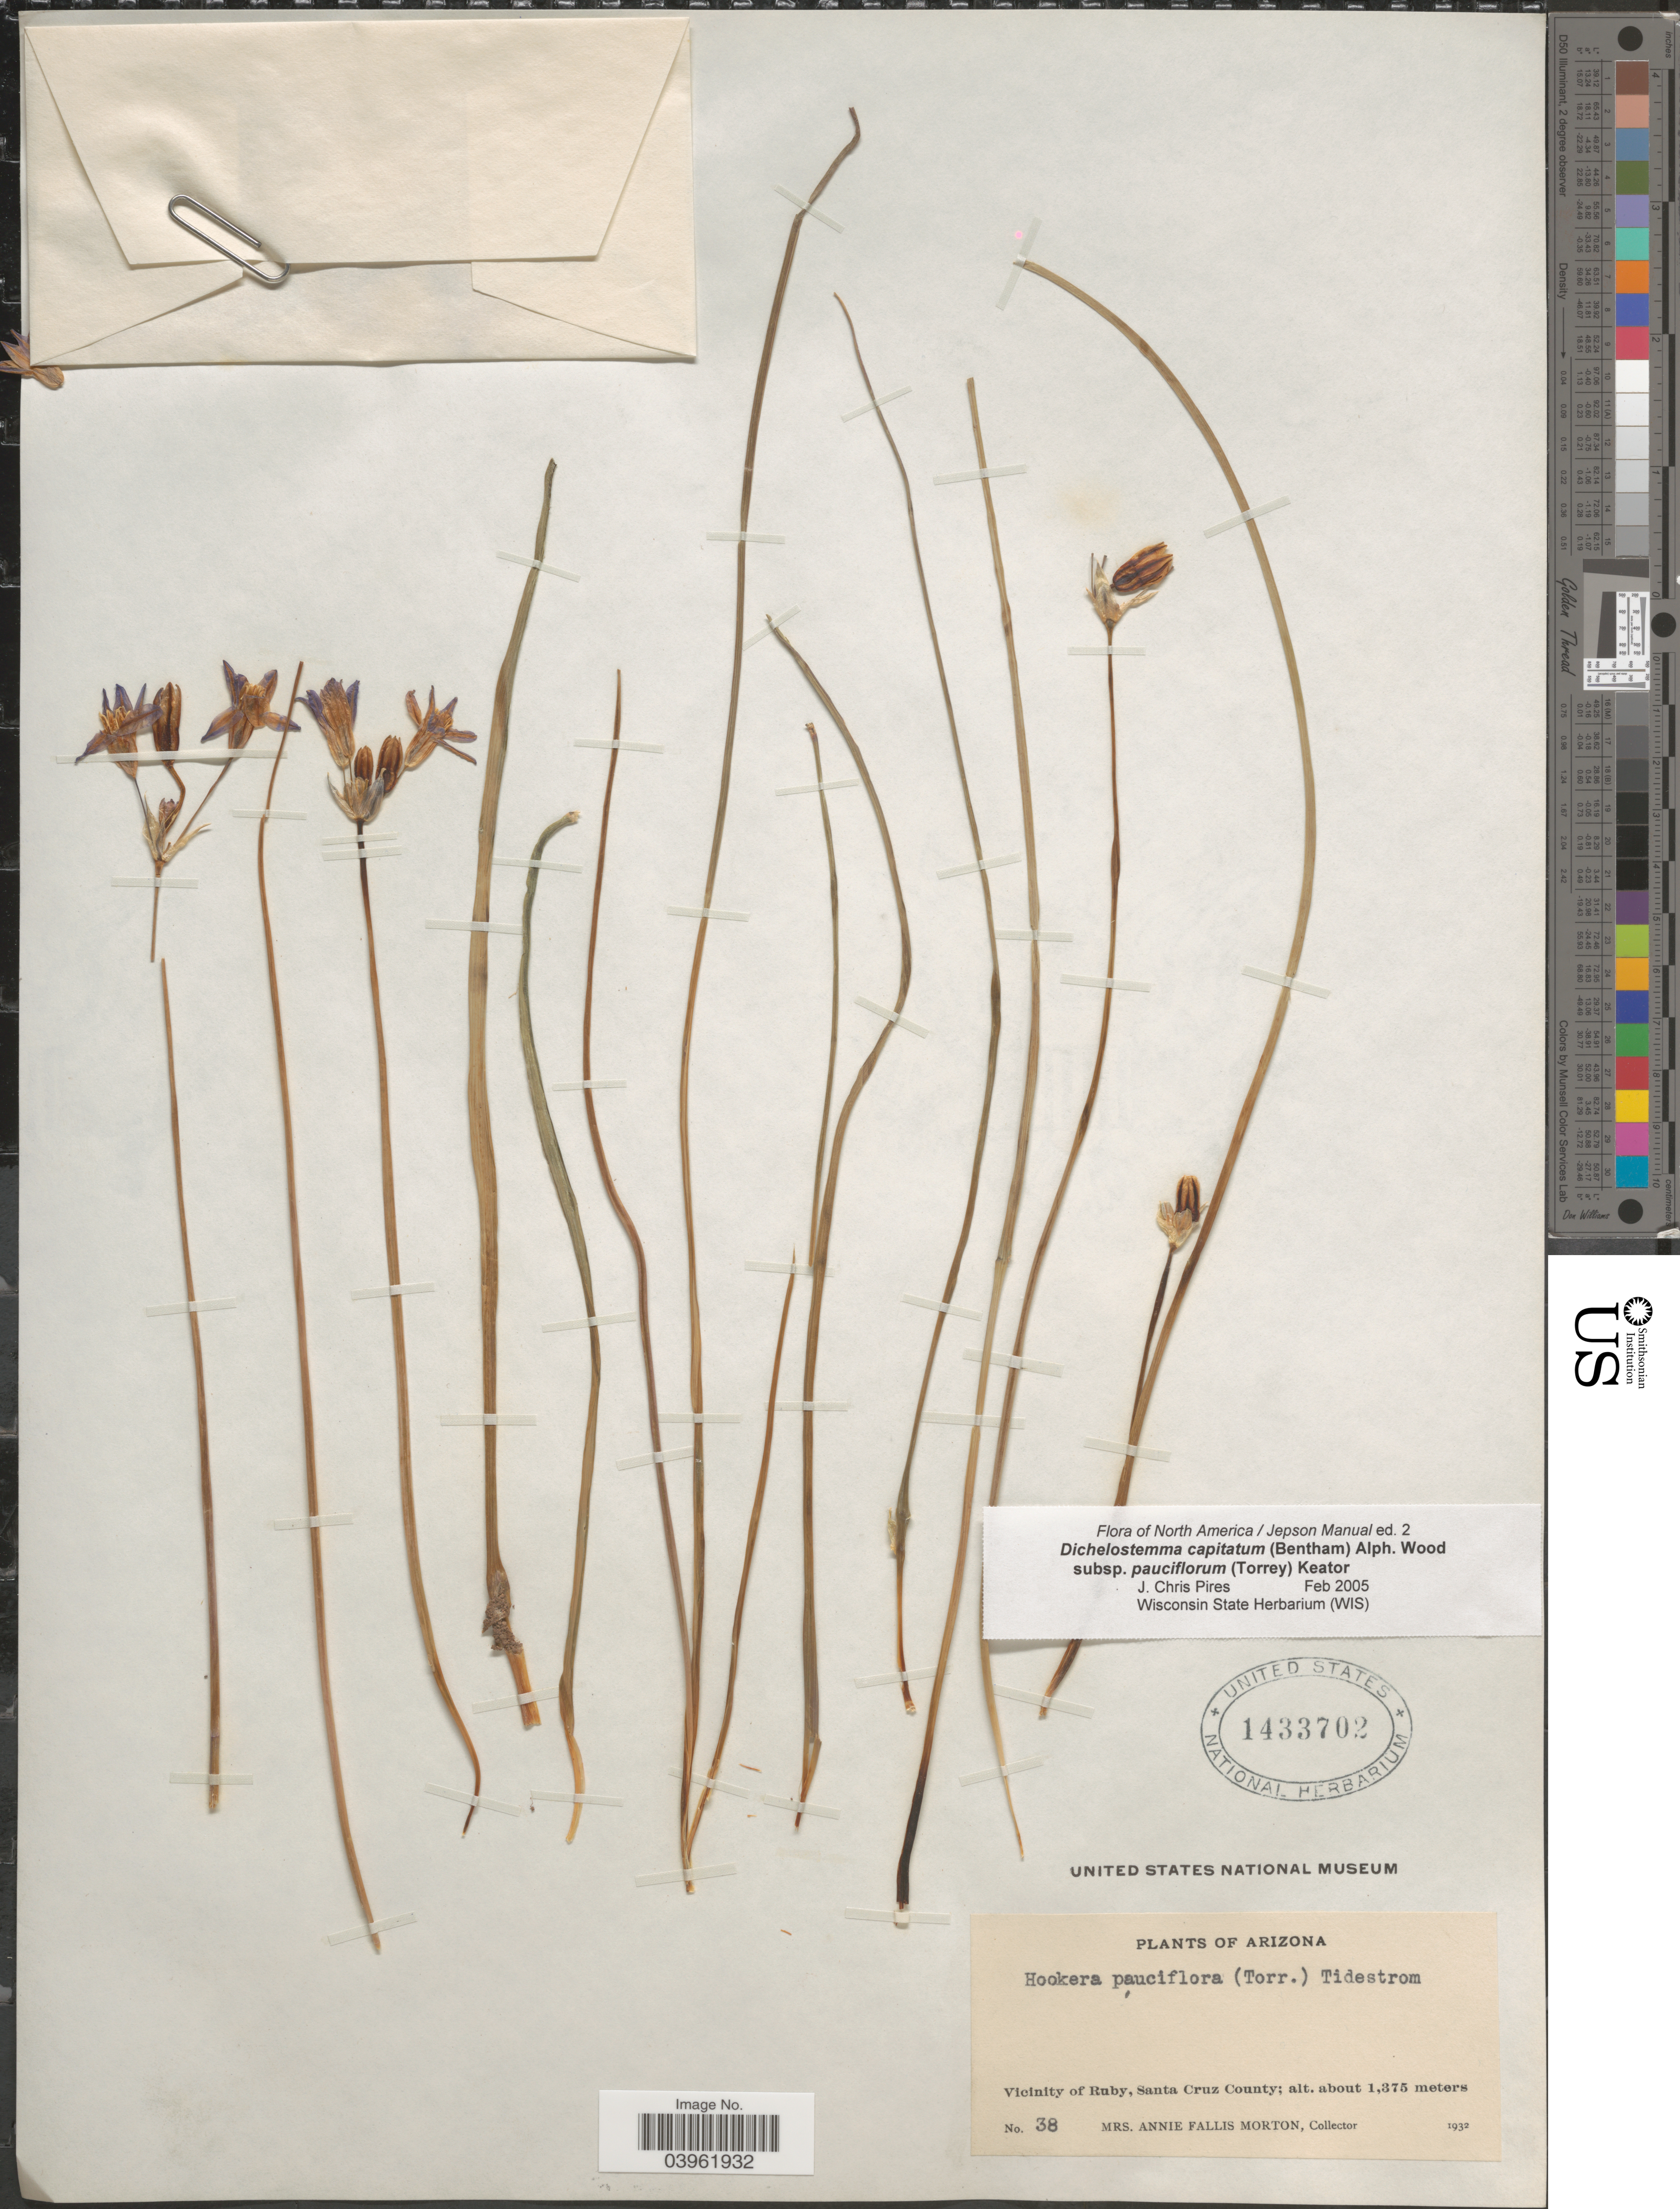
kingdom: Plantae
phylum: Tracheophyta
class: Liliopsida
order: Asparagales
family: Asparagaceae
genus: Dichelostemma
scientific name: Dichelostemma capitatum subsp. pauciflorum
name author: (Torr.) Keator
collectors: A. Morton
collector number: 38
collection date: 1932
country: United States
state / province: Arizona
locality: Vicinity of Ruby, Santa Cruz County.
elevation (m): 1375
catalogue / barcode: US 1433702